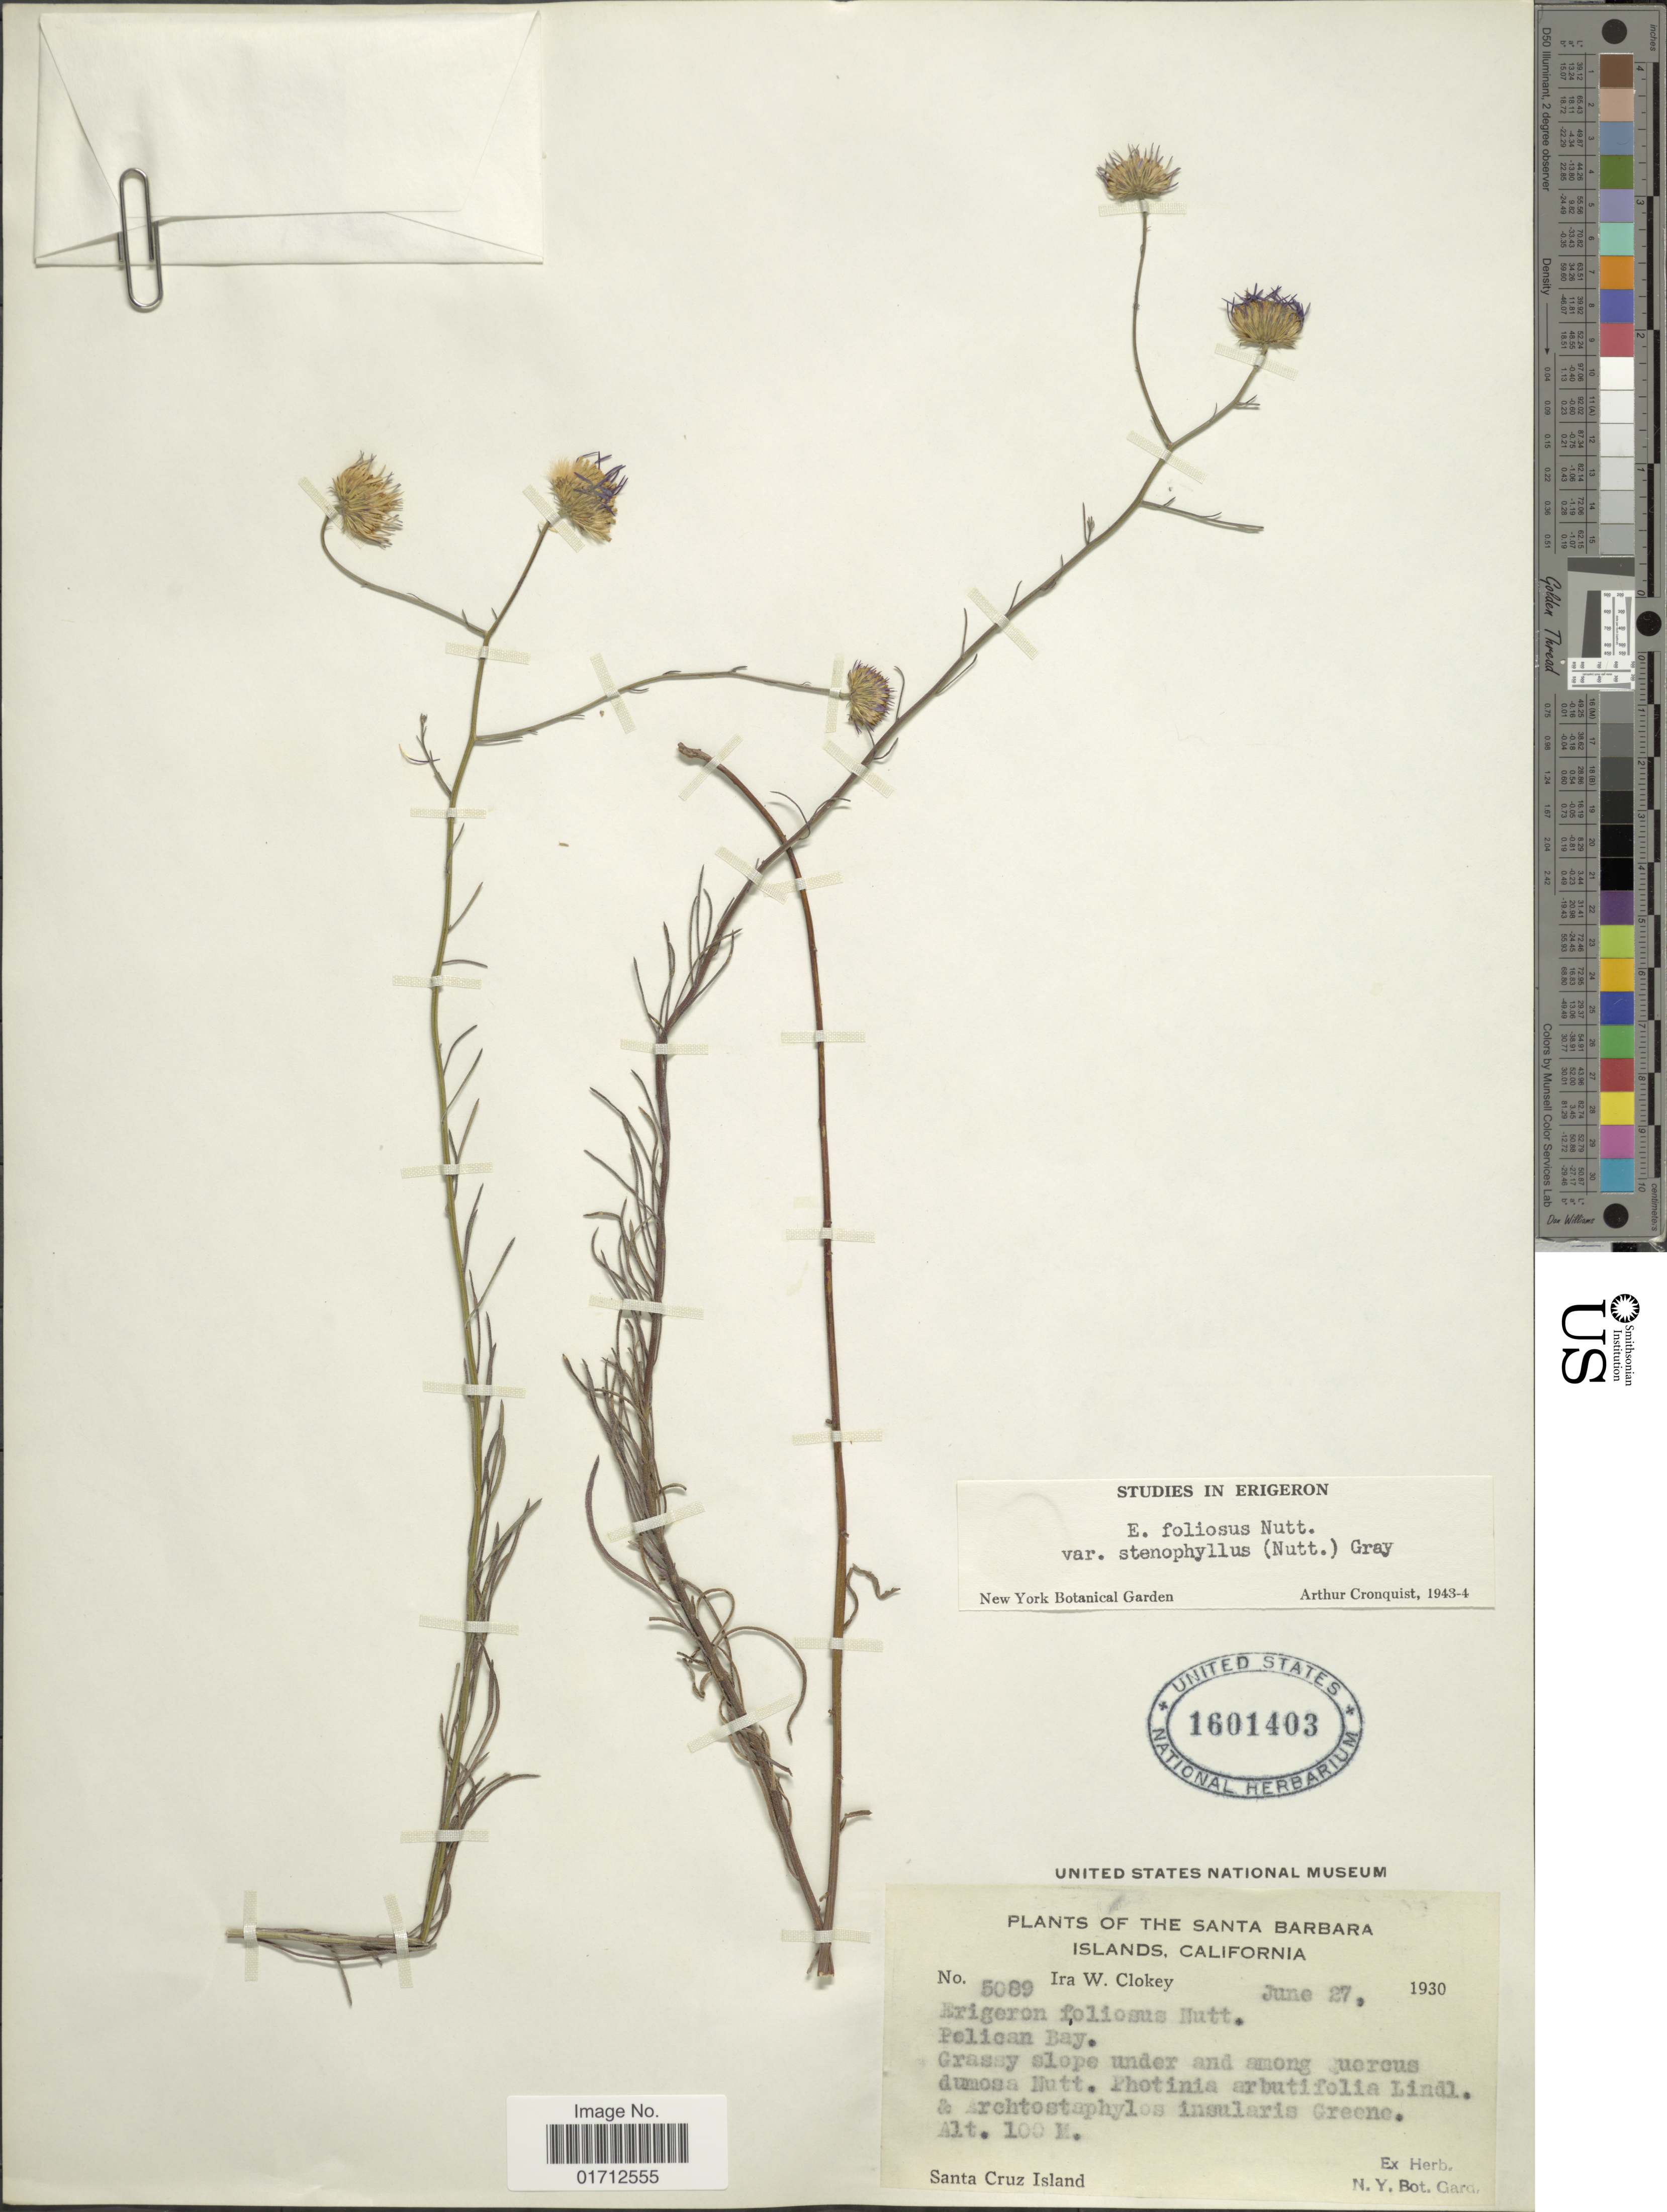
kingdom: Plantae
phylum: Tracheophyta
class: Magnoliopsida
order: Asterales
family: Asteraceae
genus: Erigeron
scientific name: Erigeron foliosus var. stenophyllus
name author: Nutt.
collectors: I. W. Clokey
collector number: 5089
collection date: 1930-06-27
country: United States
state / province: California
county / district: Santa Barbara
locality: The Santa Barbara Islands, Santa Cruz Island.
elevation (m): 100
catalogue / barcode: US 1601403